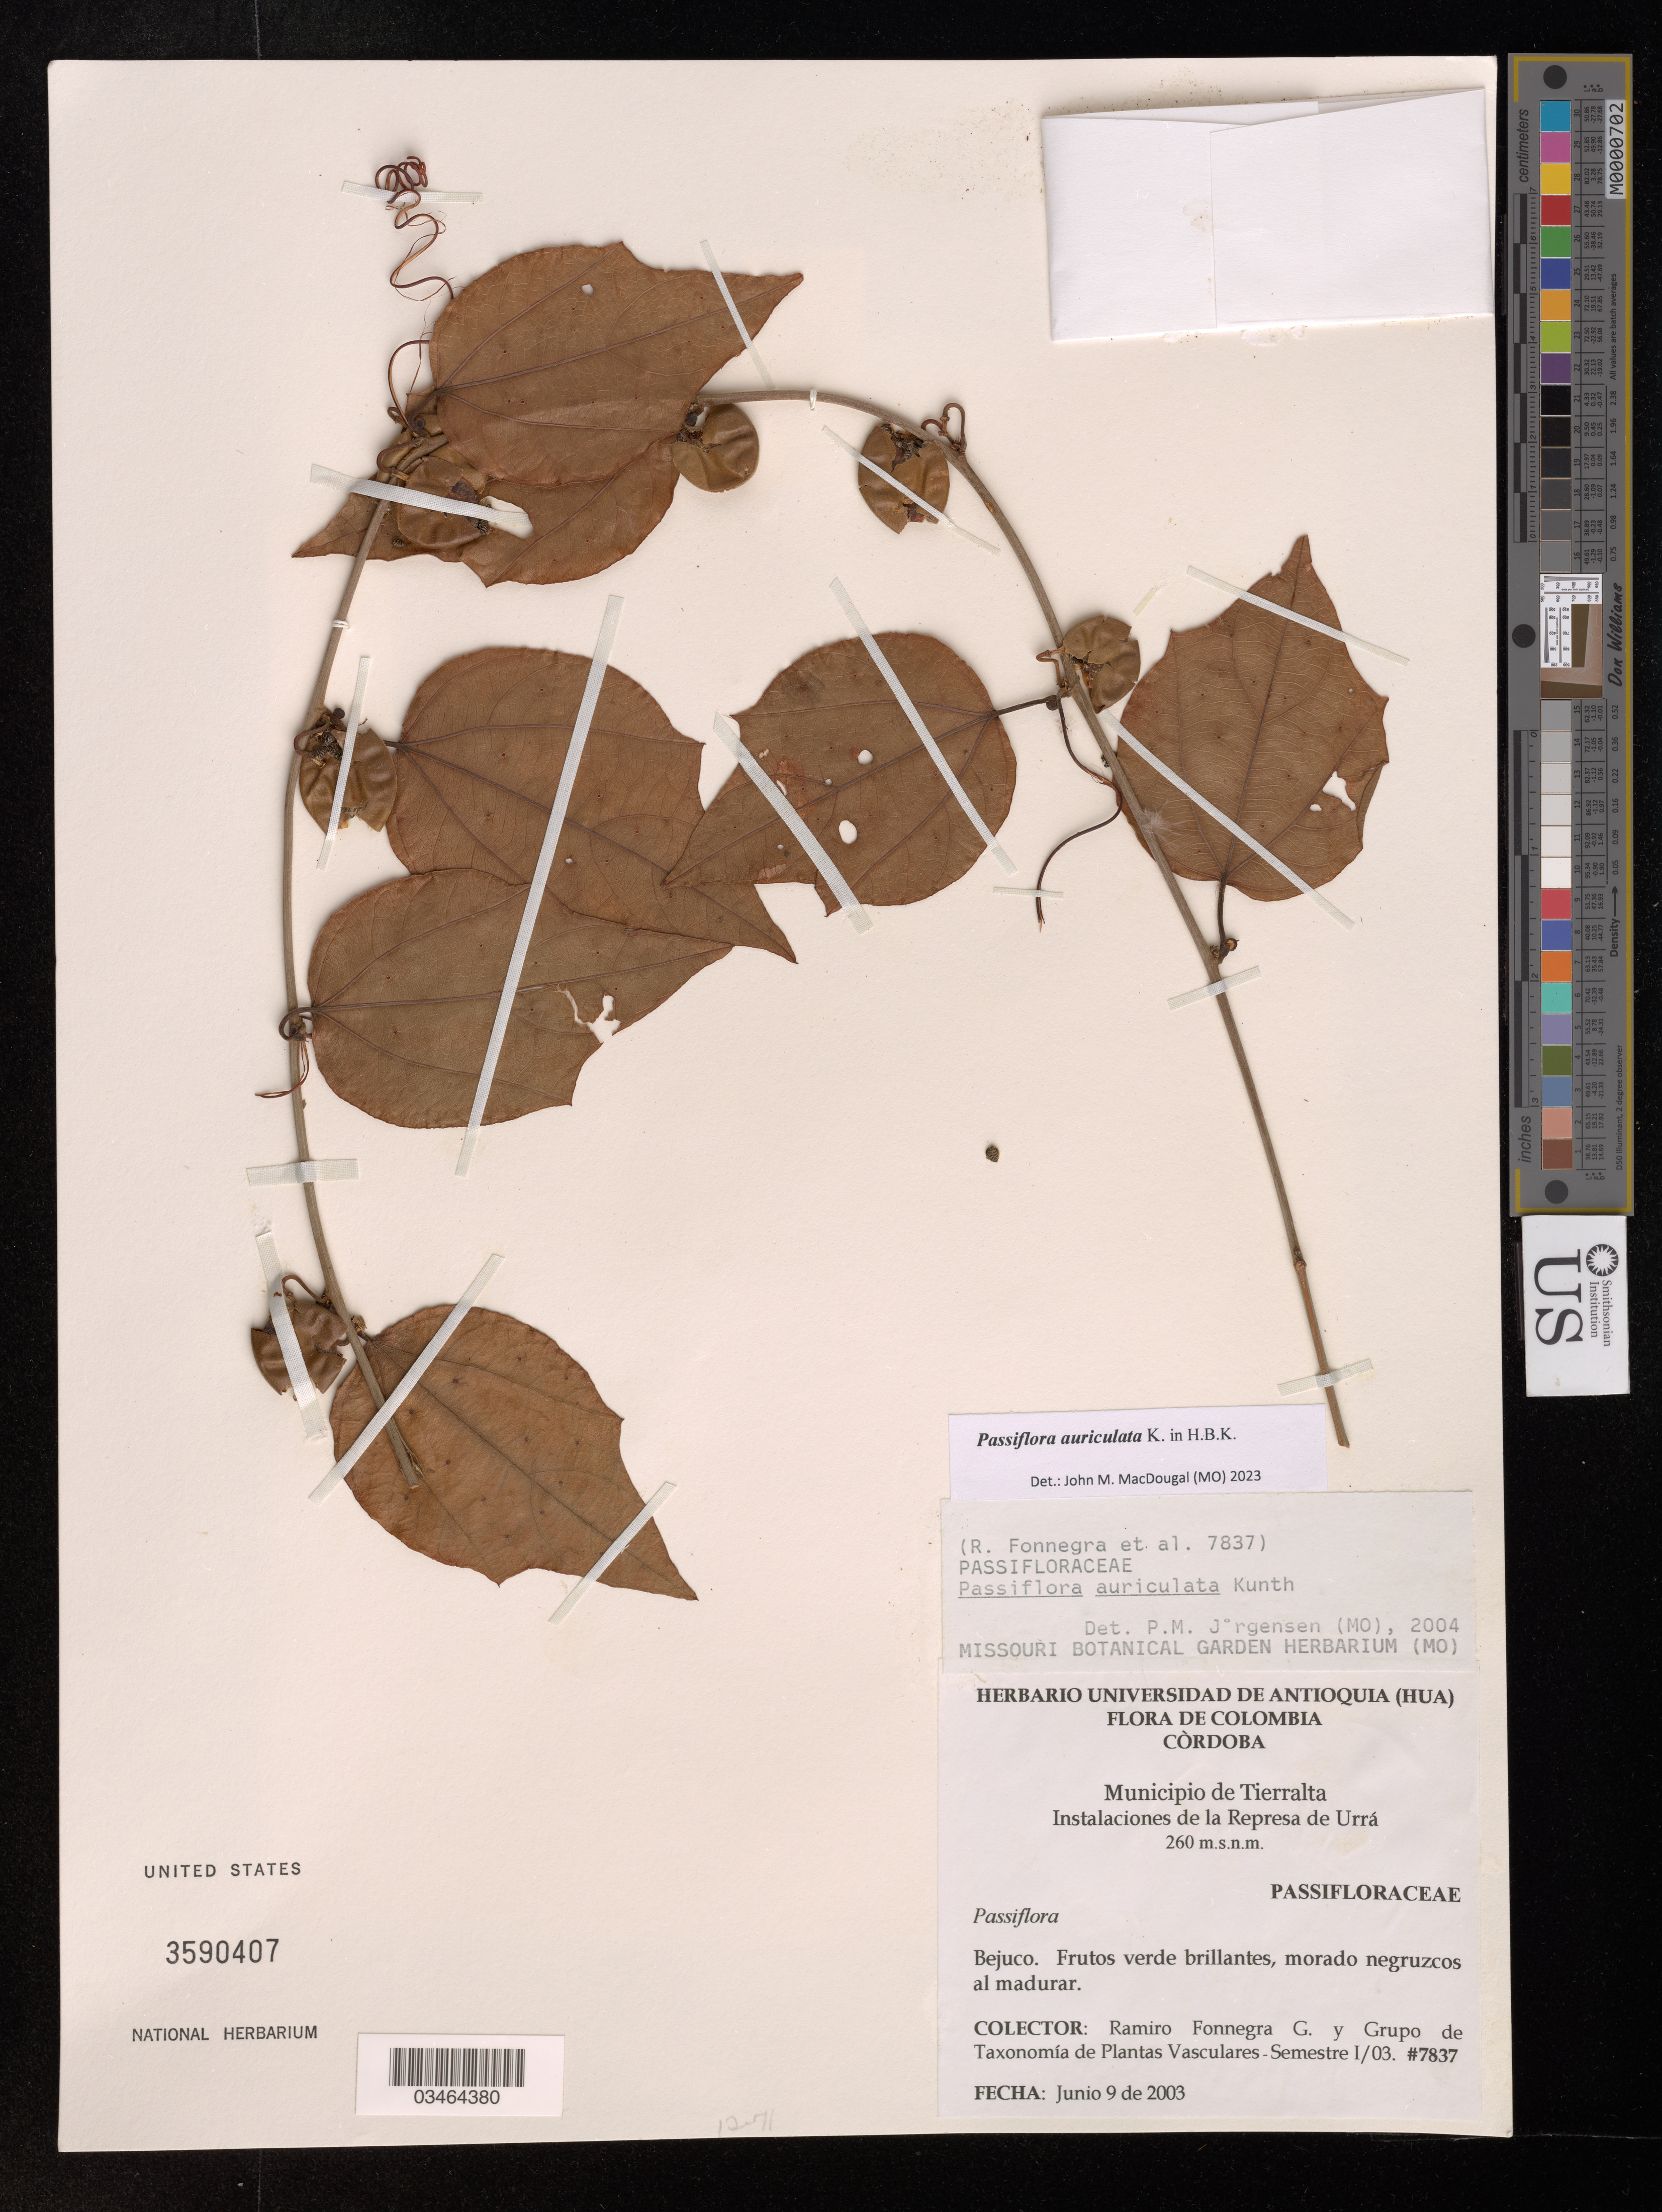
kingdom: Plantae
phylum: Tracheophyta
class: Magnoliopsida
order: Malpighiales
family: Passifloraceae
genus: Passiflora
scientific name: Passiflora auriculata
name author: Kunth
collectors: R. Fonnegra G. & Grupo de Taxonomía de Plantas Vasculares-Semestre I/03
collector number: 7837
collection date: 2003-06-09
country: Colombia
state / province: Córdoba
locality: Municipio de Tierralta. Instalaciones de la Represa de Urrá.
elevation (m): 260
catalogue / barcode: US 3590407